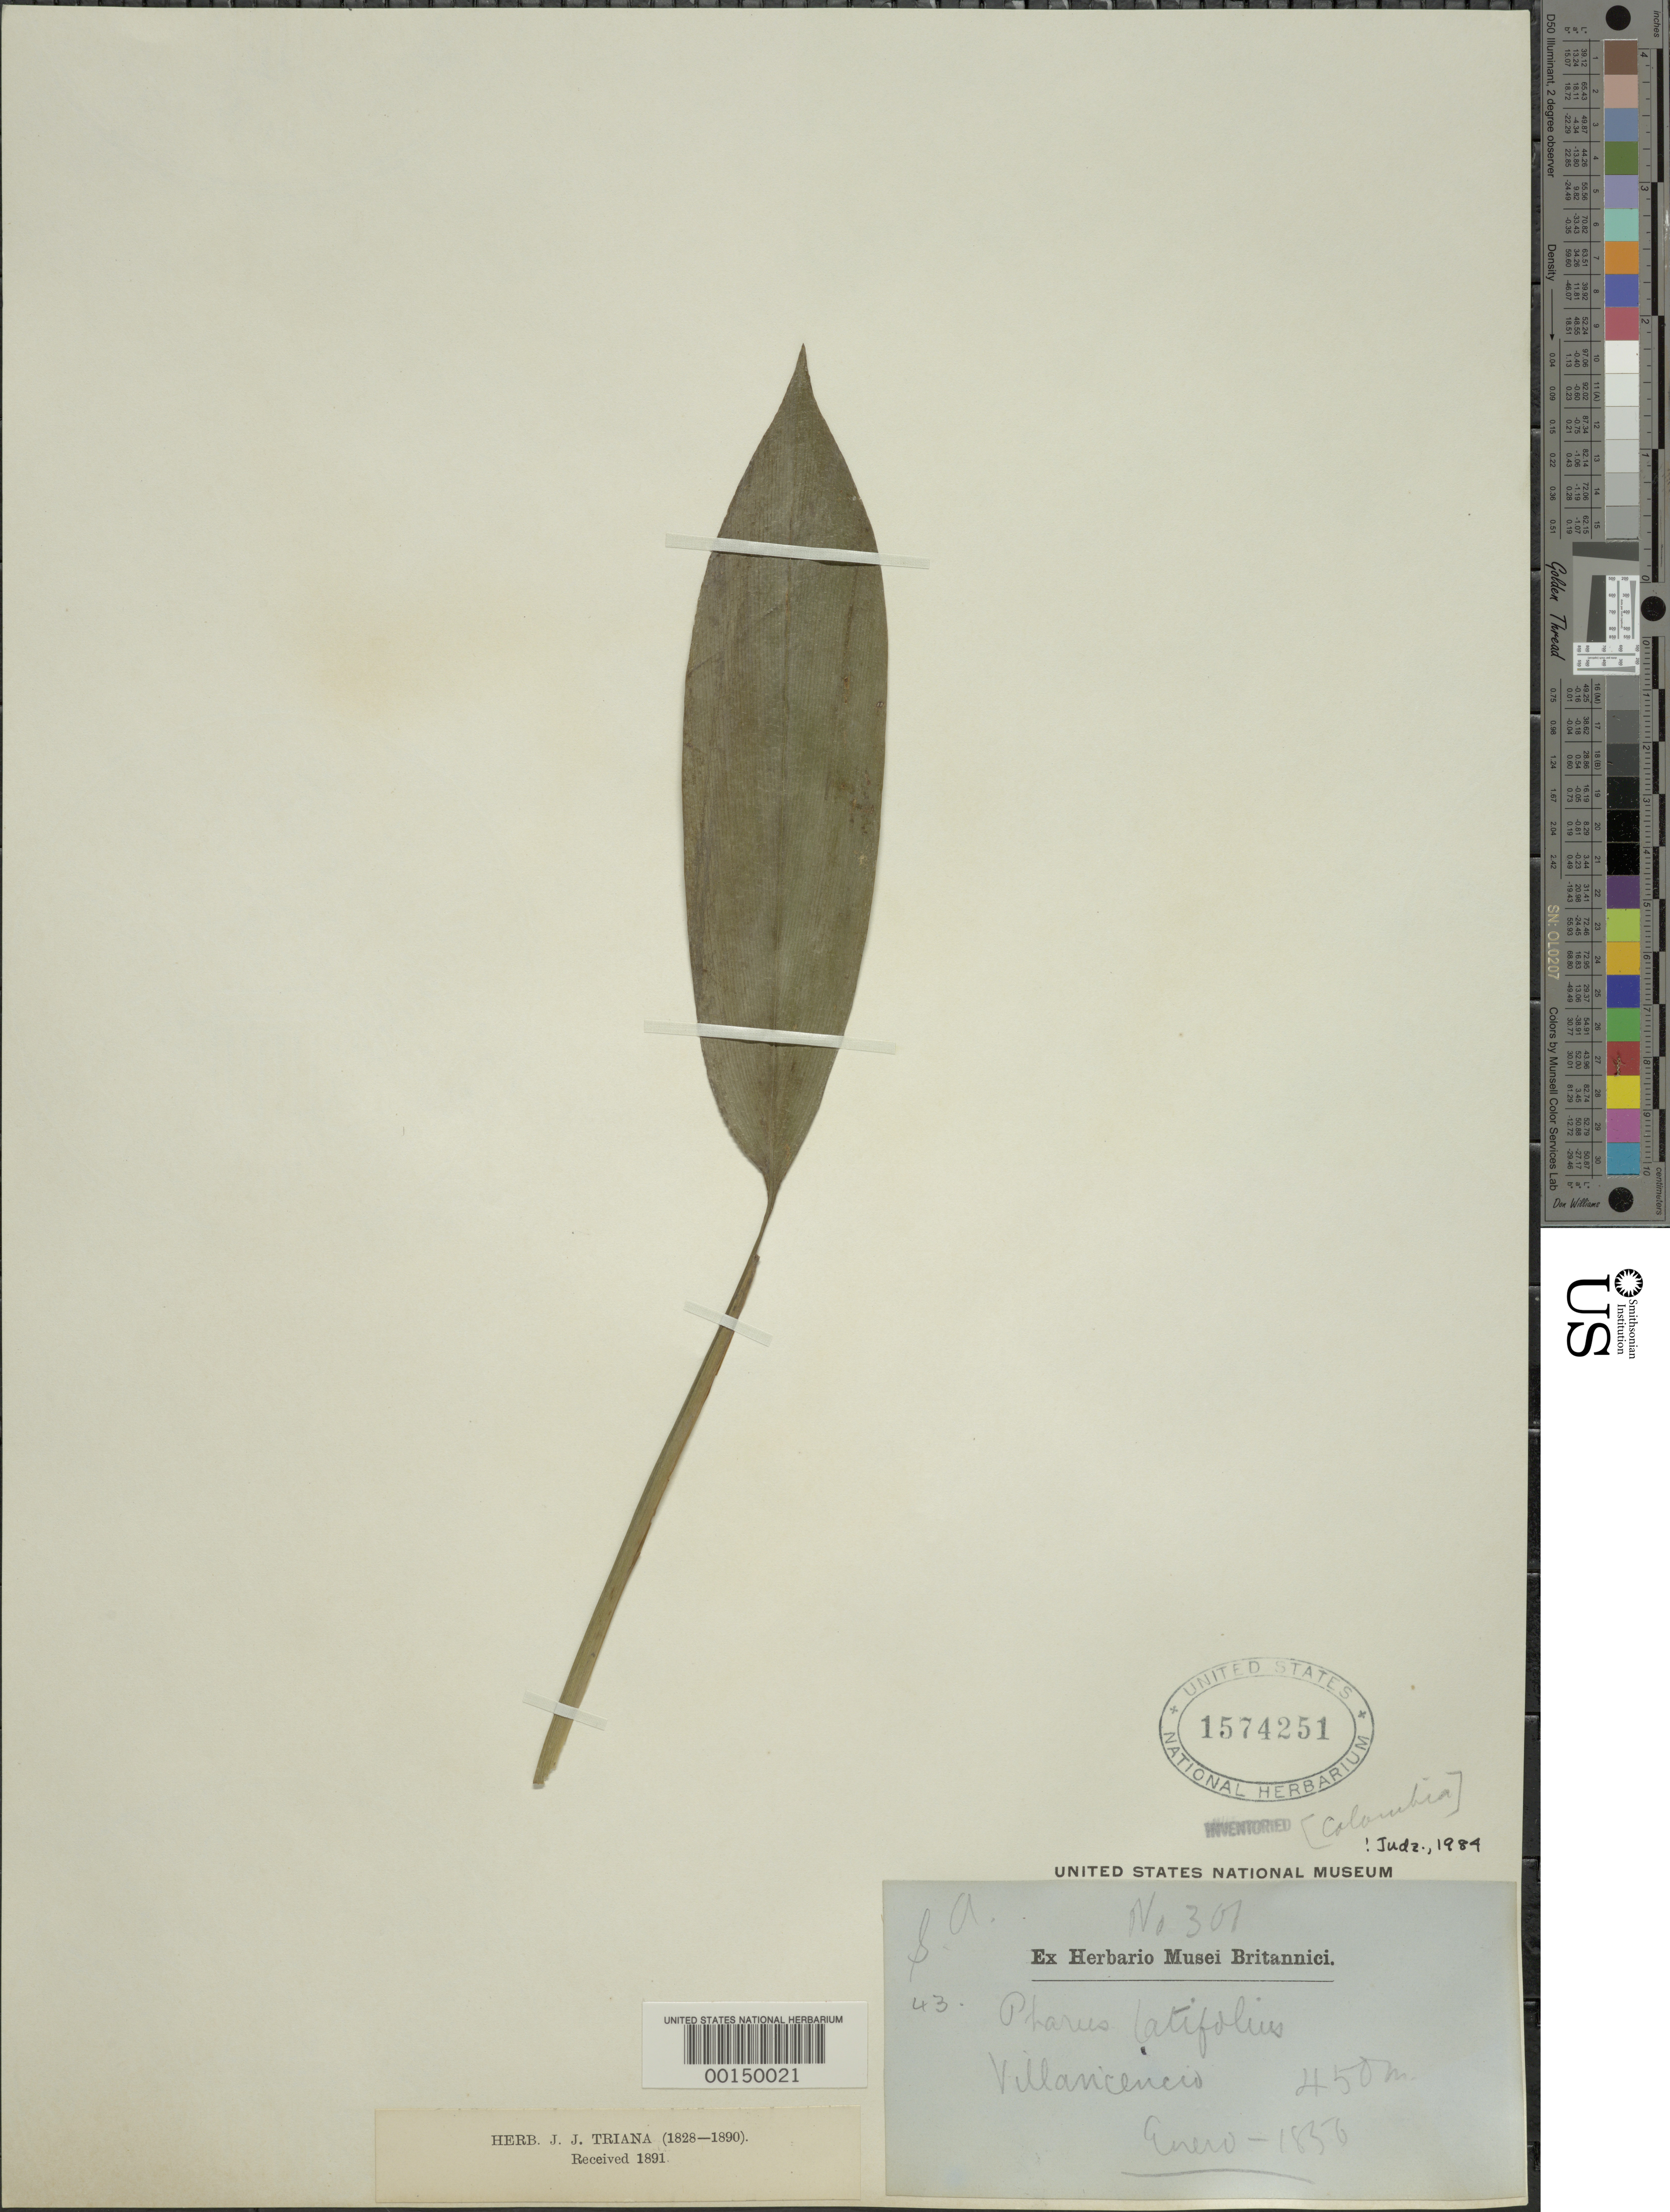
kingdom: Plantae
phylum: Tracheophyta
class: Liliopsida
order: Poales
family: Poaceae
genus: Pharus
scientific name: Pharus latifolius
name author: L.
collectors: -. Villancencio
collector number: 43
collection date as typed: Jan 1956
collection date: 1956-01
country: Colombia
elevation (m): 450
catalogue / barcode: US 1574251